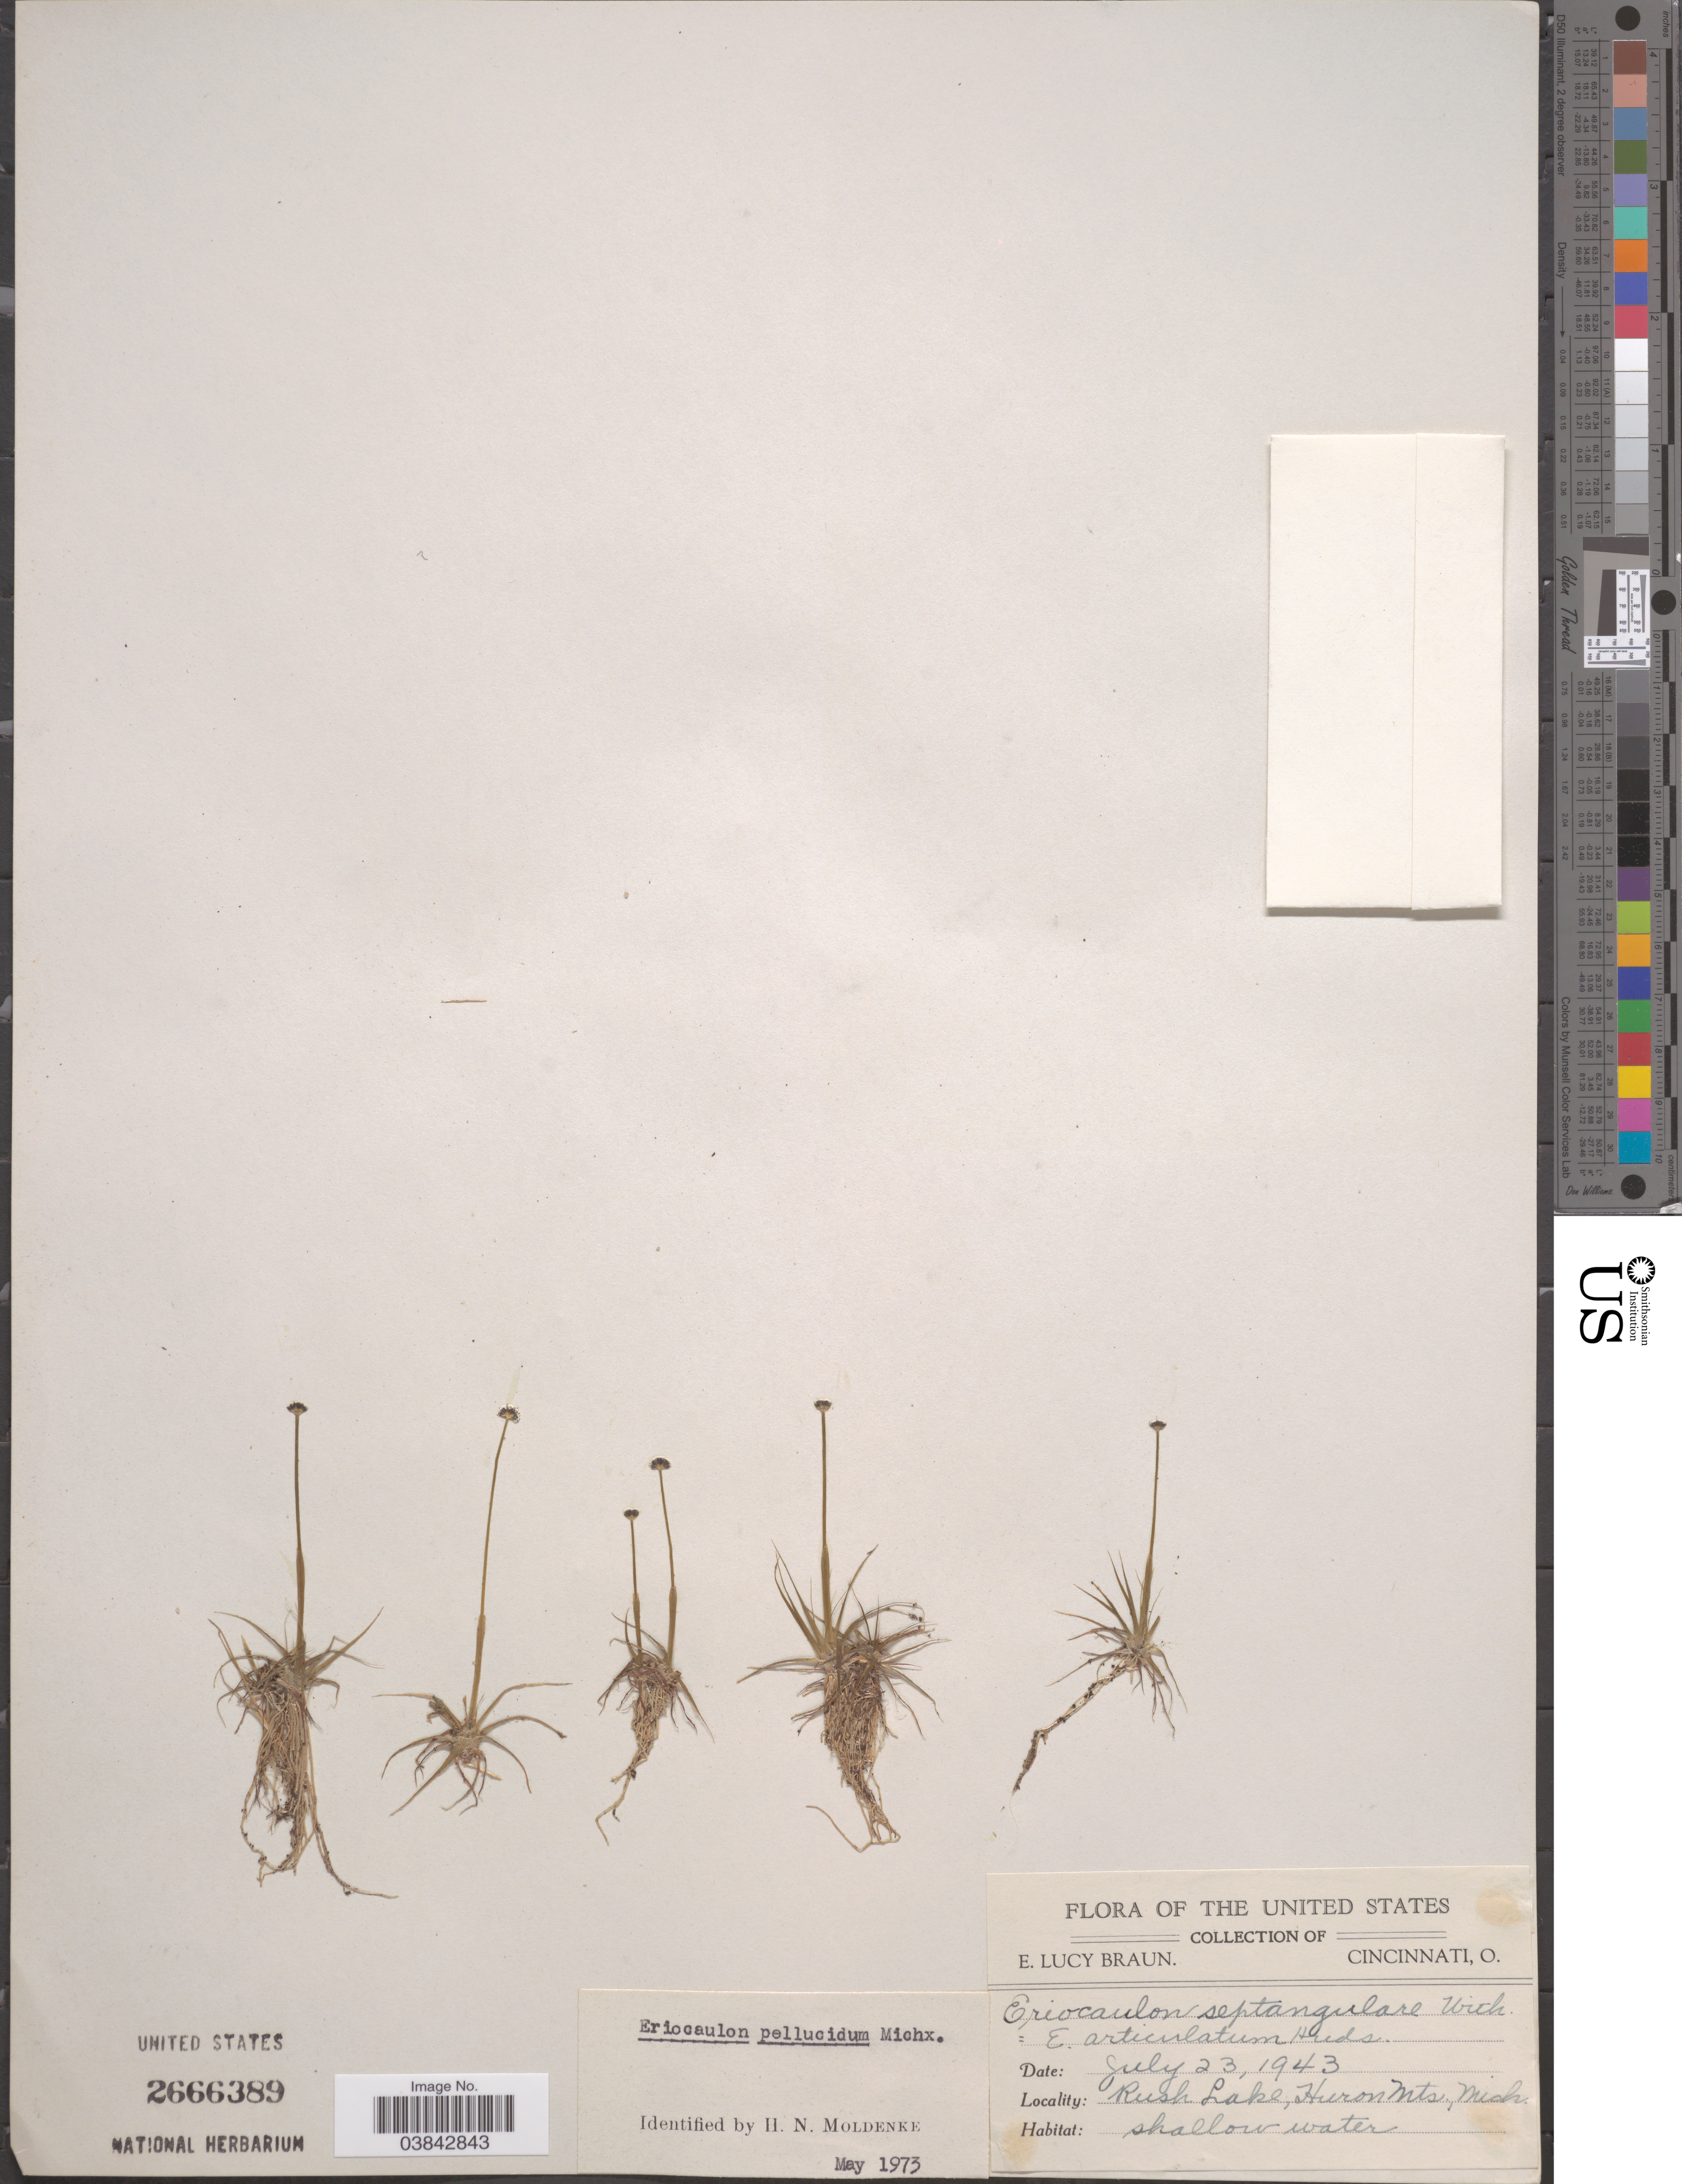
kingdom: Plantae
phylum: Tracheophyta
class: Liliopsida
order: Poales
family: Eriocaulaceae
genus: Eriocaulon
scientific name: Eriocaulon aquaticum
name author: (Hill) Druce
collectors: E. L. Braun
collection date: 1943-07-23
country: United States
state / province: Michigan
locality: Rush Lake, Huron Mts.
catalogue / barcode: US 2666389